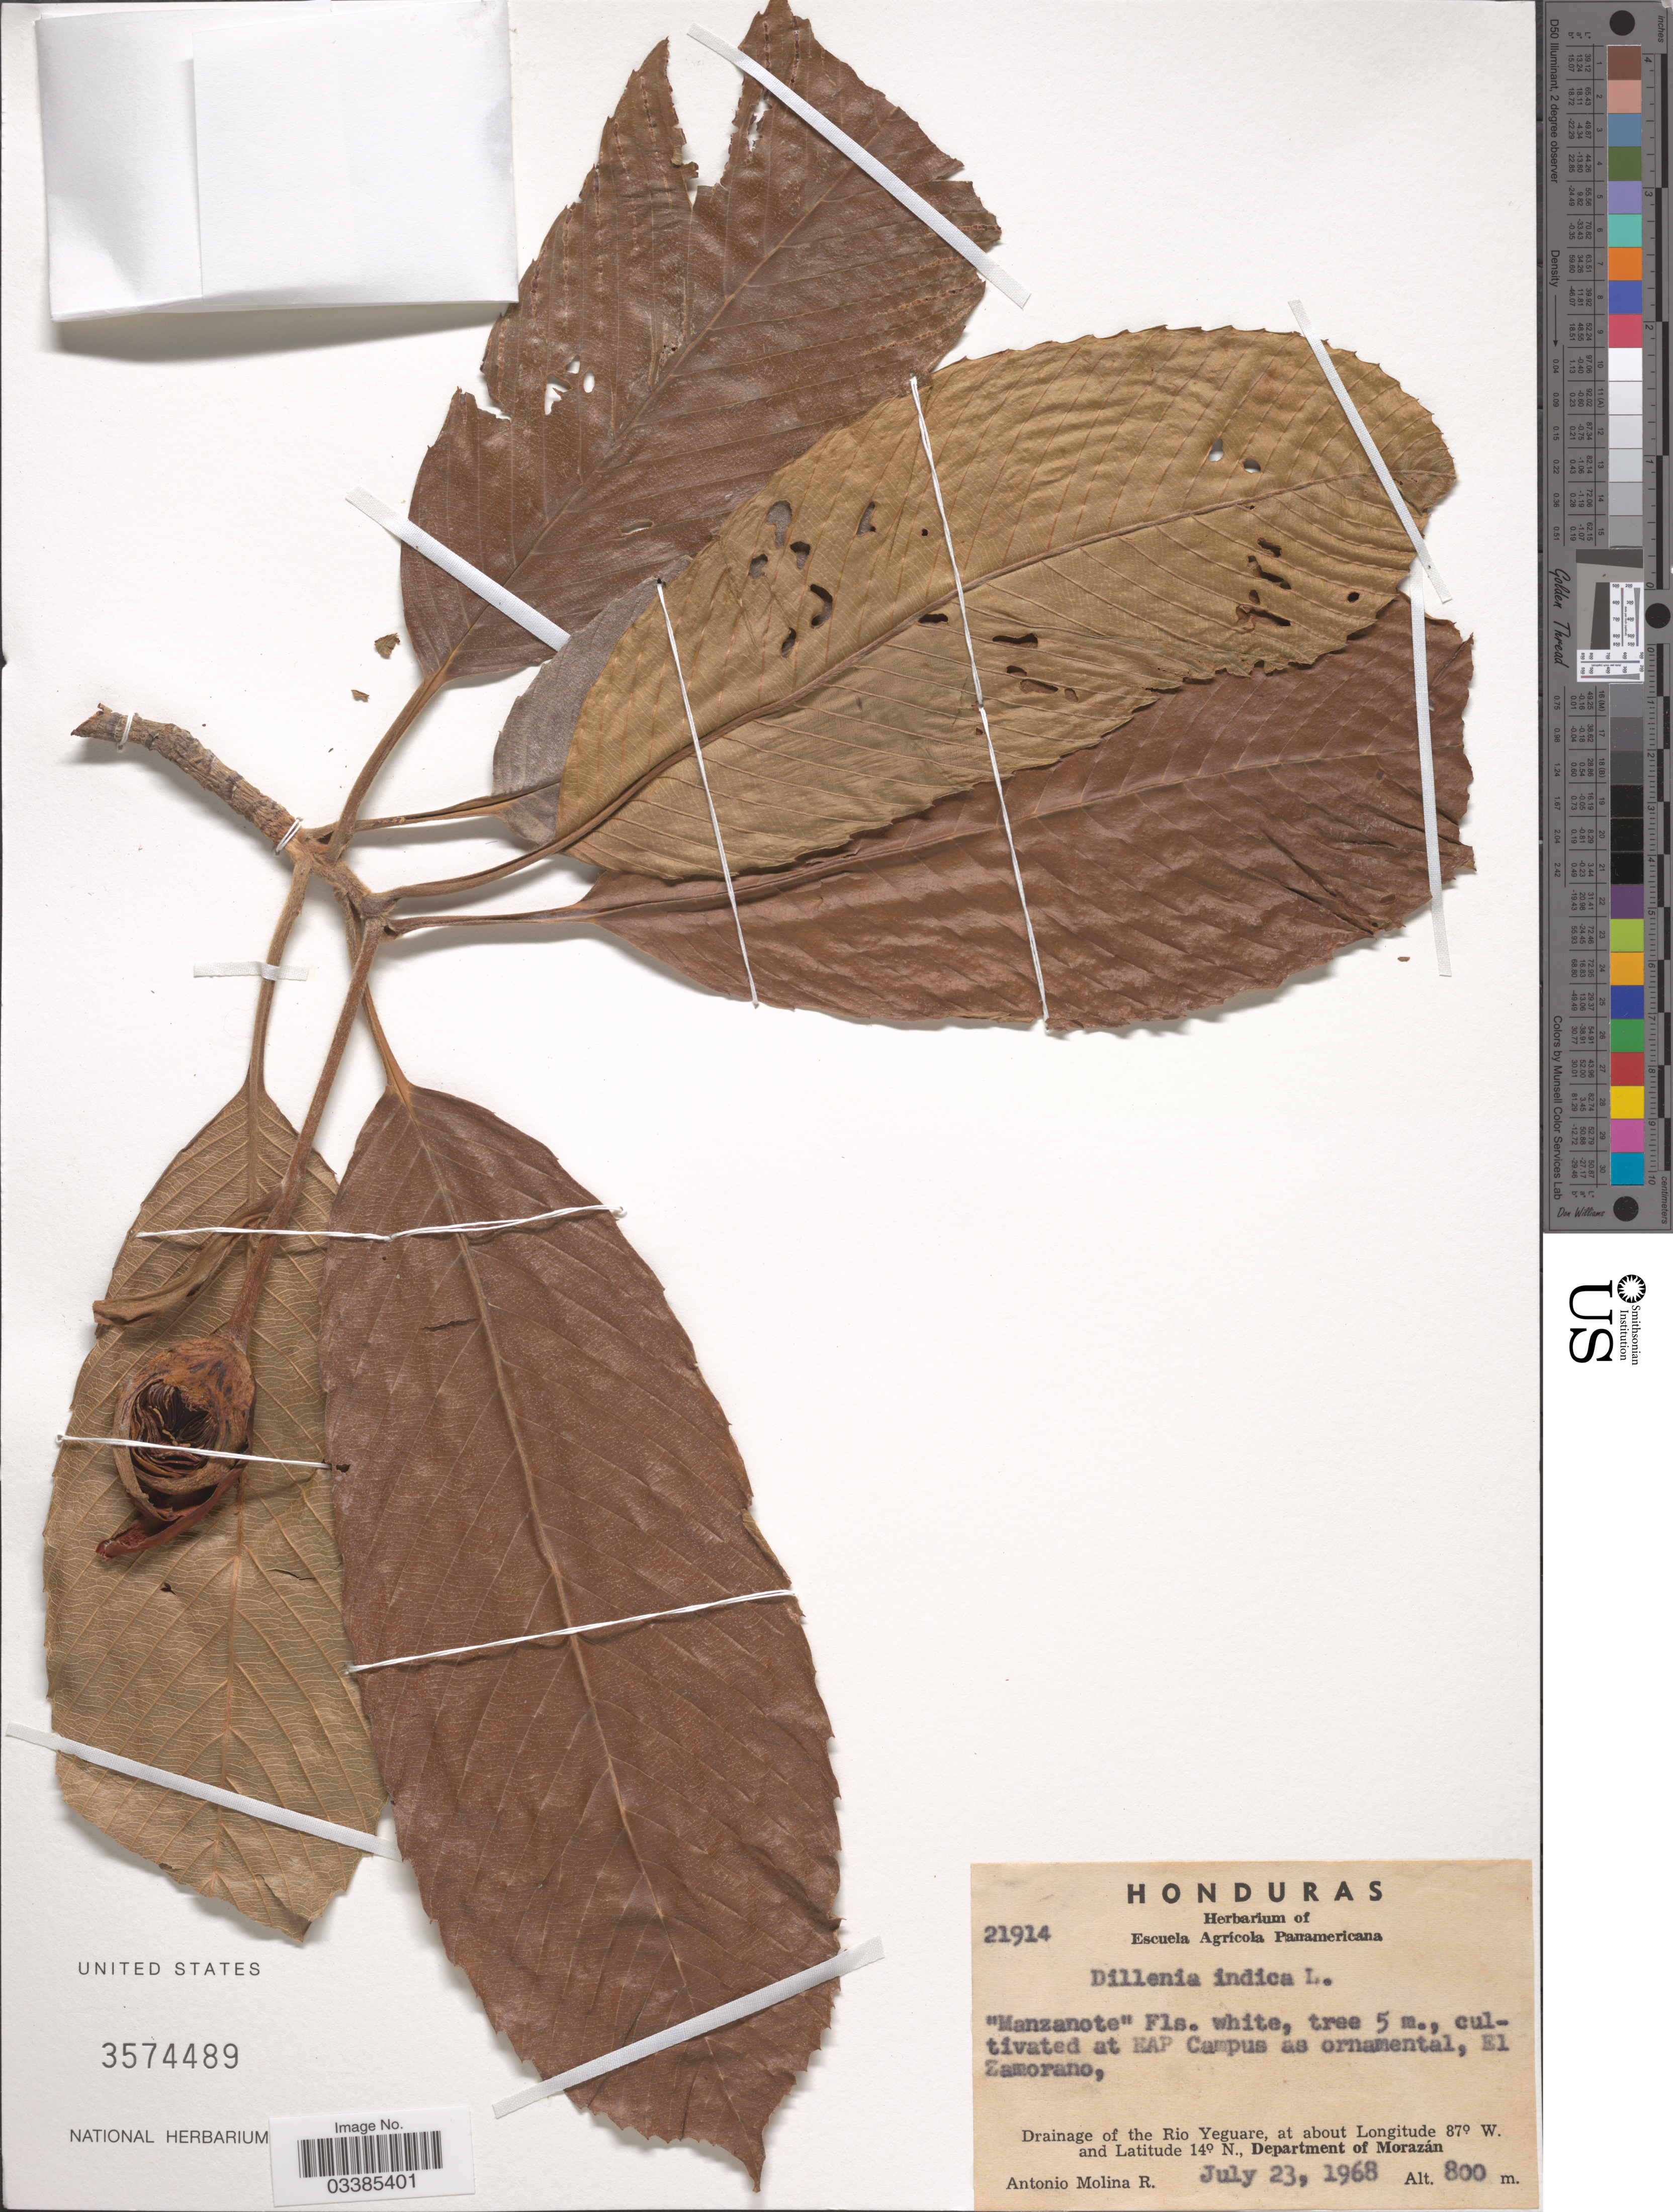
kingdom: Plantae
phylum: Tracheophyta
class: Magnoliopsida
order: Dilleniales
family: Dilleniaceae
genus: Dillenia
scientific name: Dillenia indica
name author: L.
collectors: A. Molina R.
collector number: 21914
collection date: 1968-07-23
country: Honduras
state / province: Fco. Morazán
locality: Cultivated at EAP Campus as ornamental. [unsure placement] El Zamorano. Drainage of the Rio Yeguare. Department of Morazán.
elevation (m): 800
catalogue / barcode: US 3574489